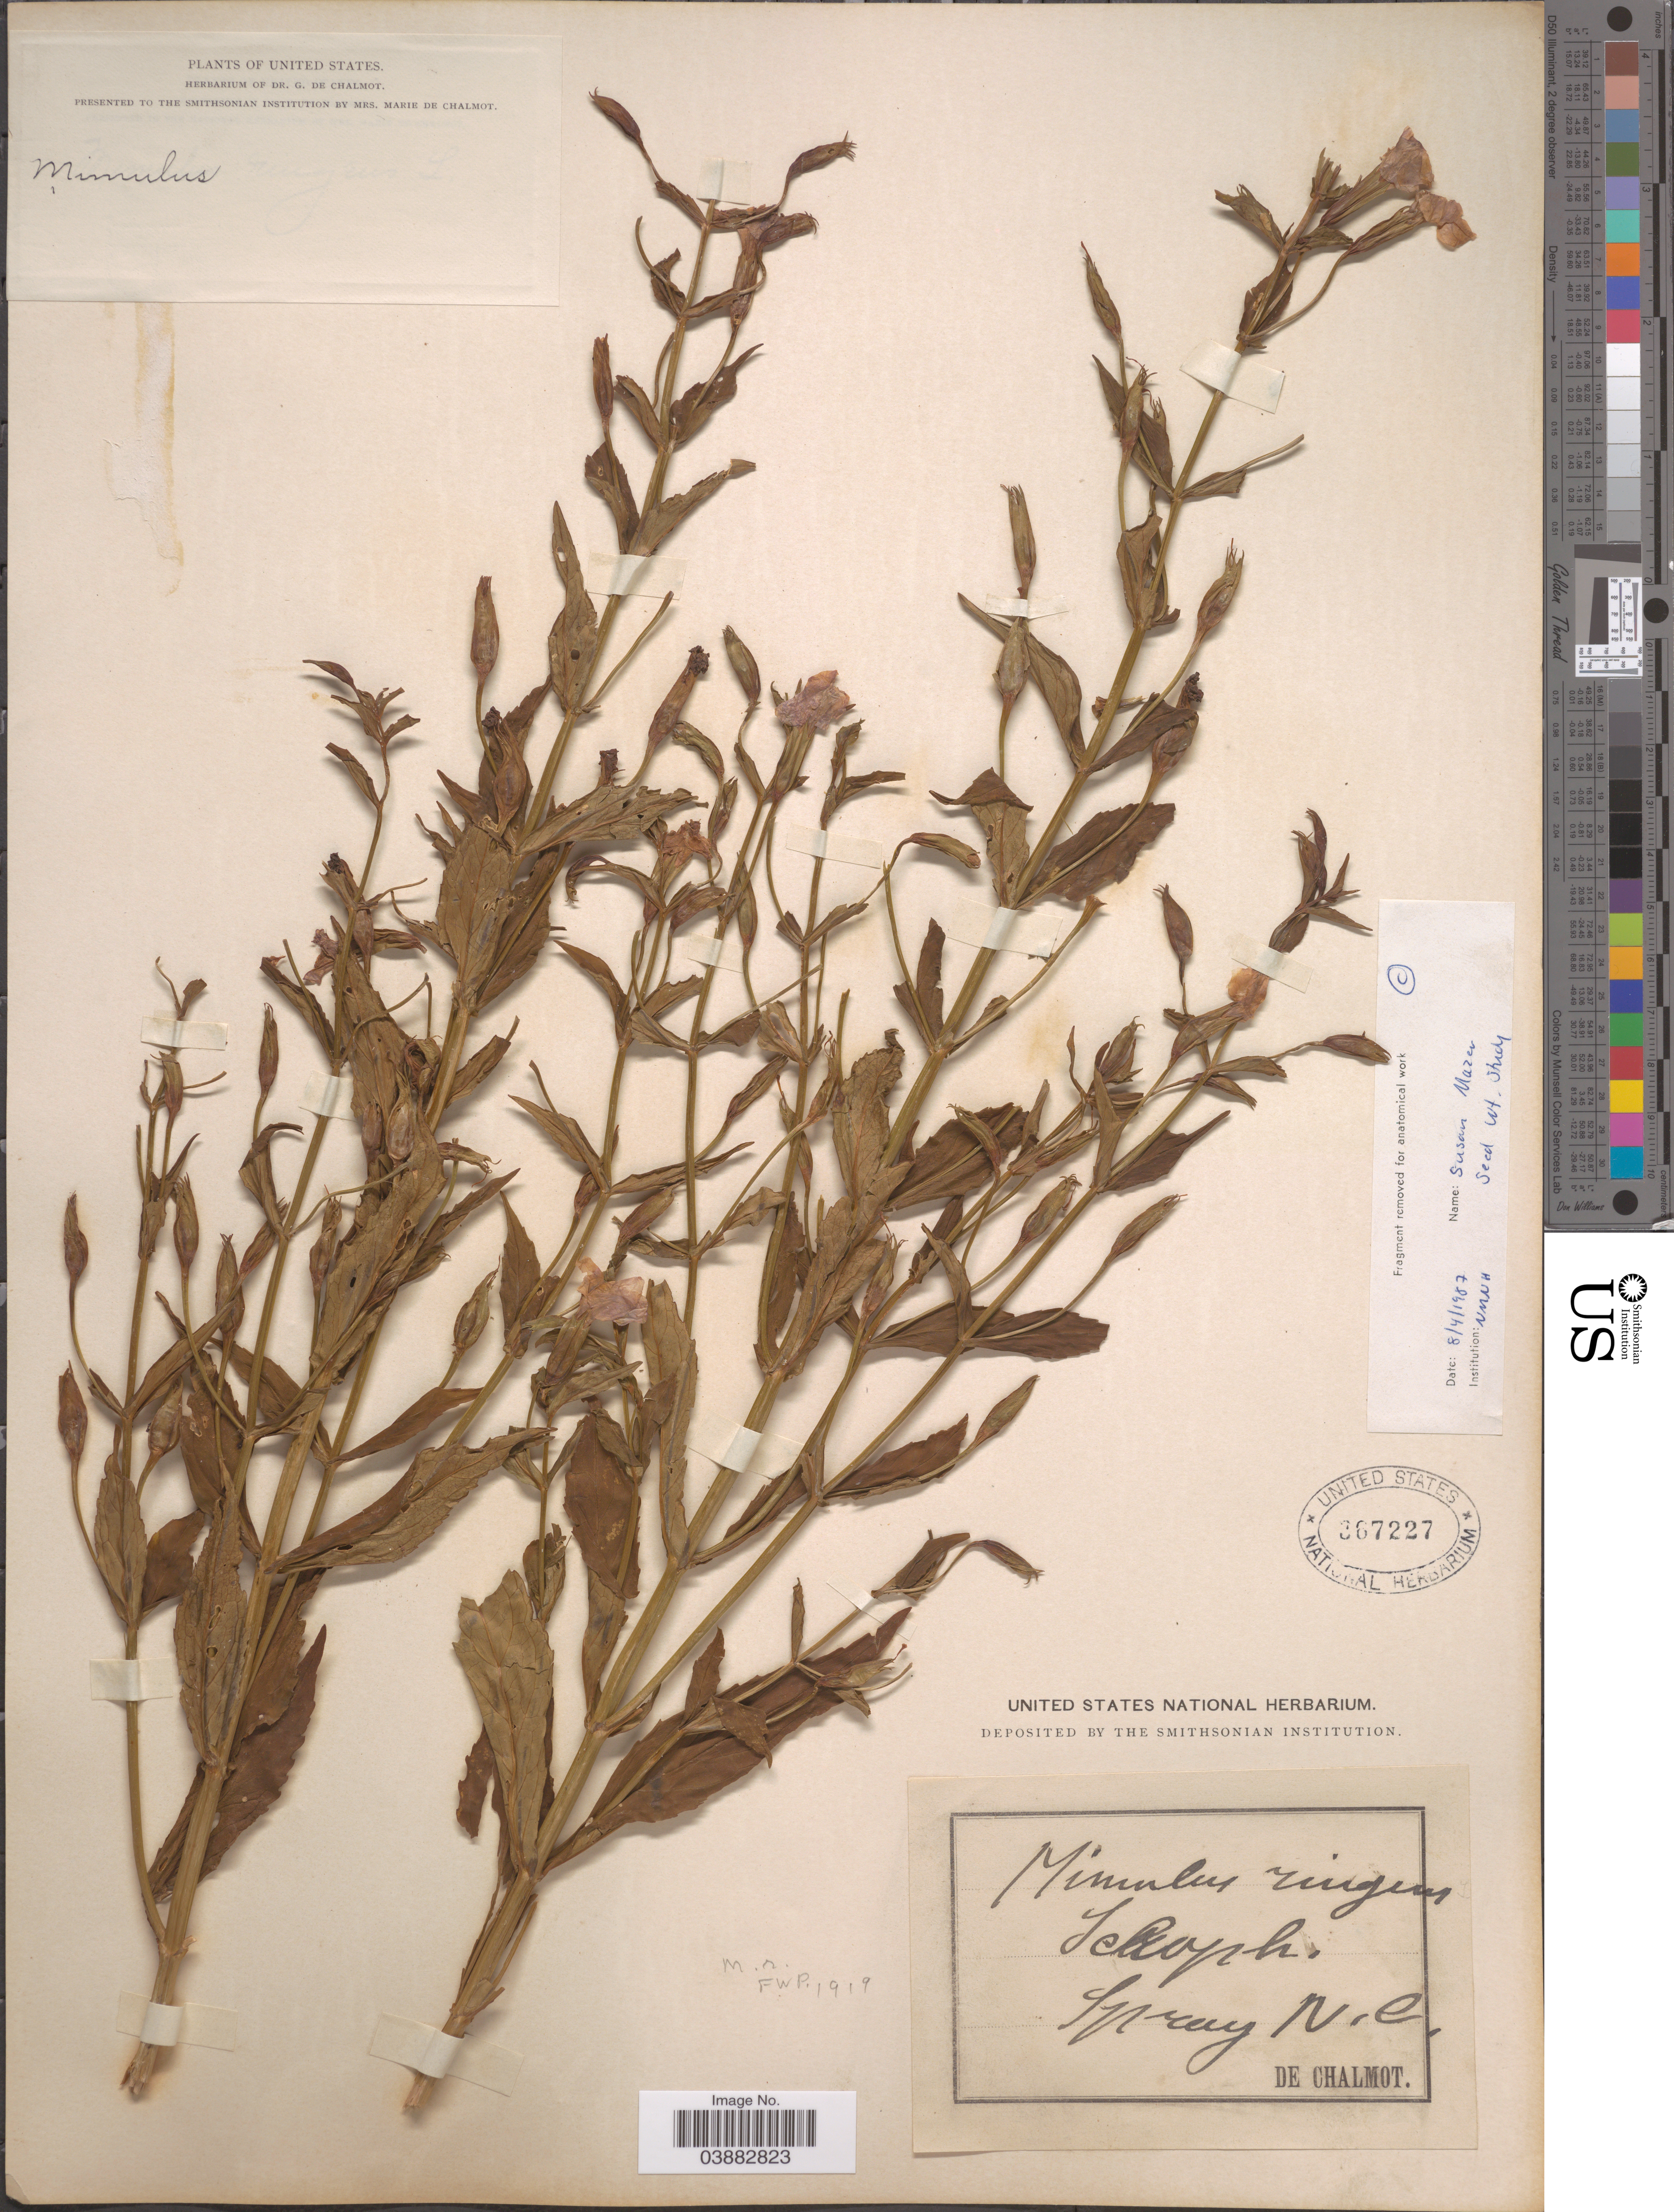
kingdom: Plantae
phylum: Tracheophyta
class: Magnoliopsida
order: Lamiales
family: Phrymaceae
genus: Mimulus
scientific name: Mimulus ringens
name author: L.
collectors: G. de Chalmot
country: United States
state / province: North Carolina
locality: Spray N.C.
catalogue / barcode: US 367227